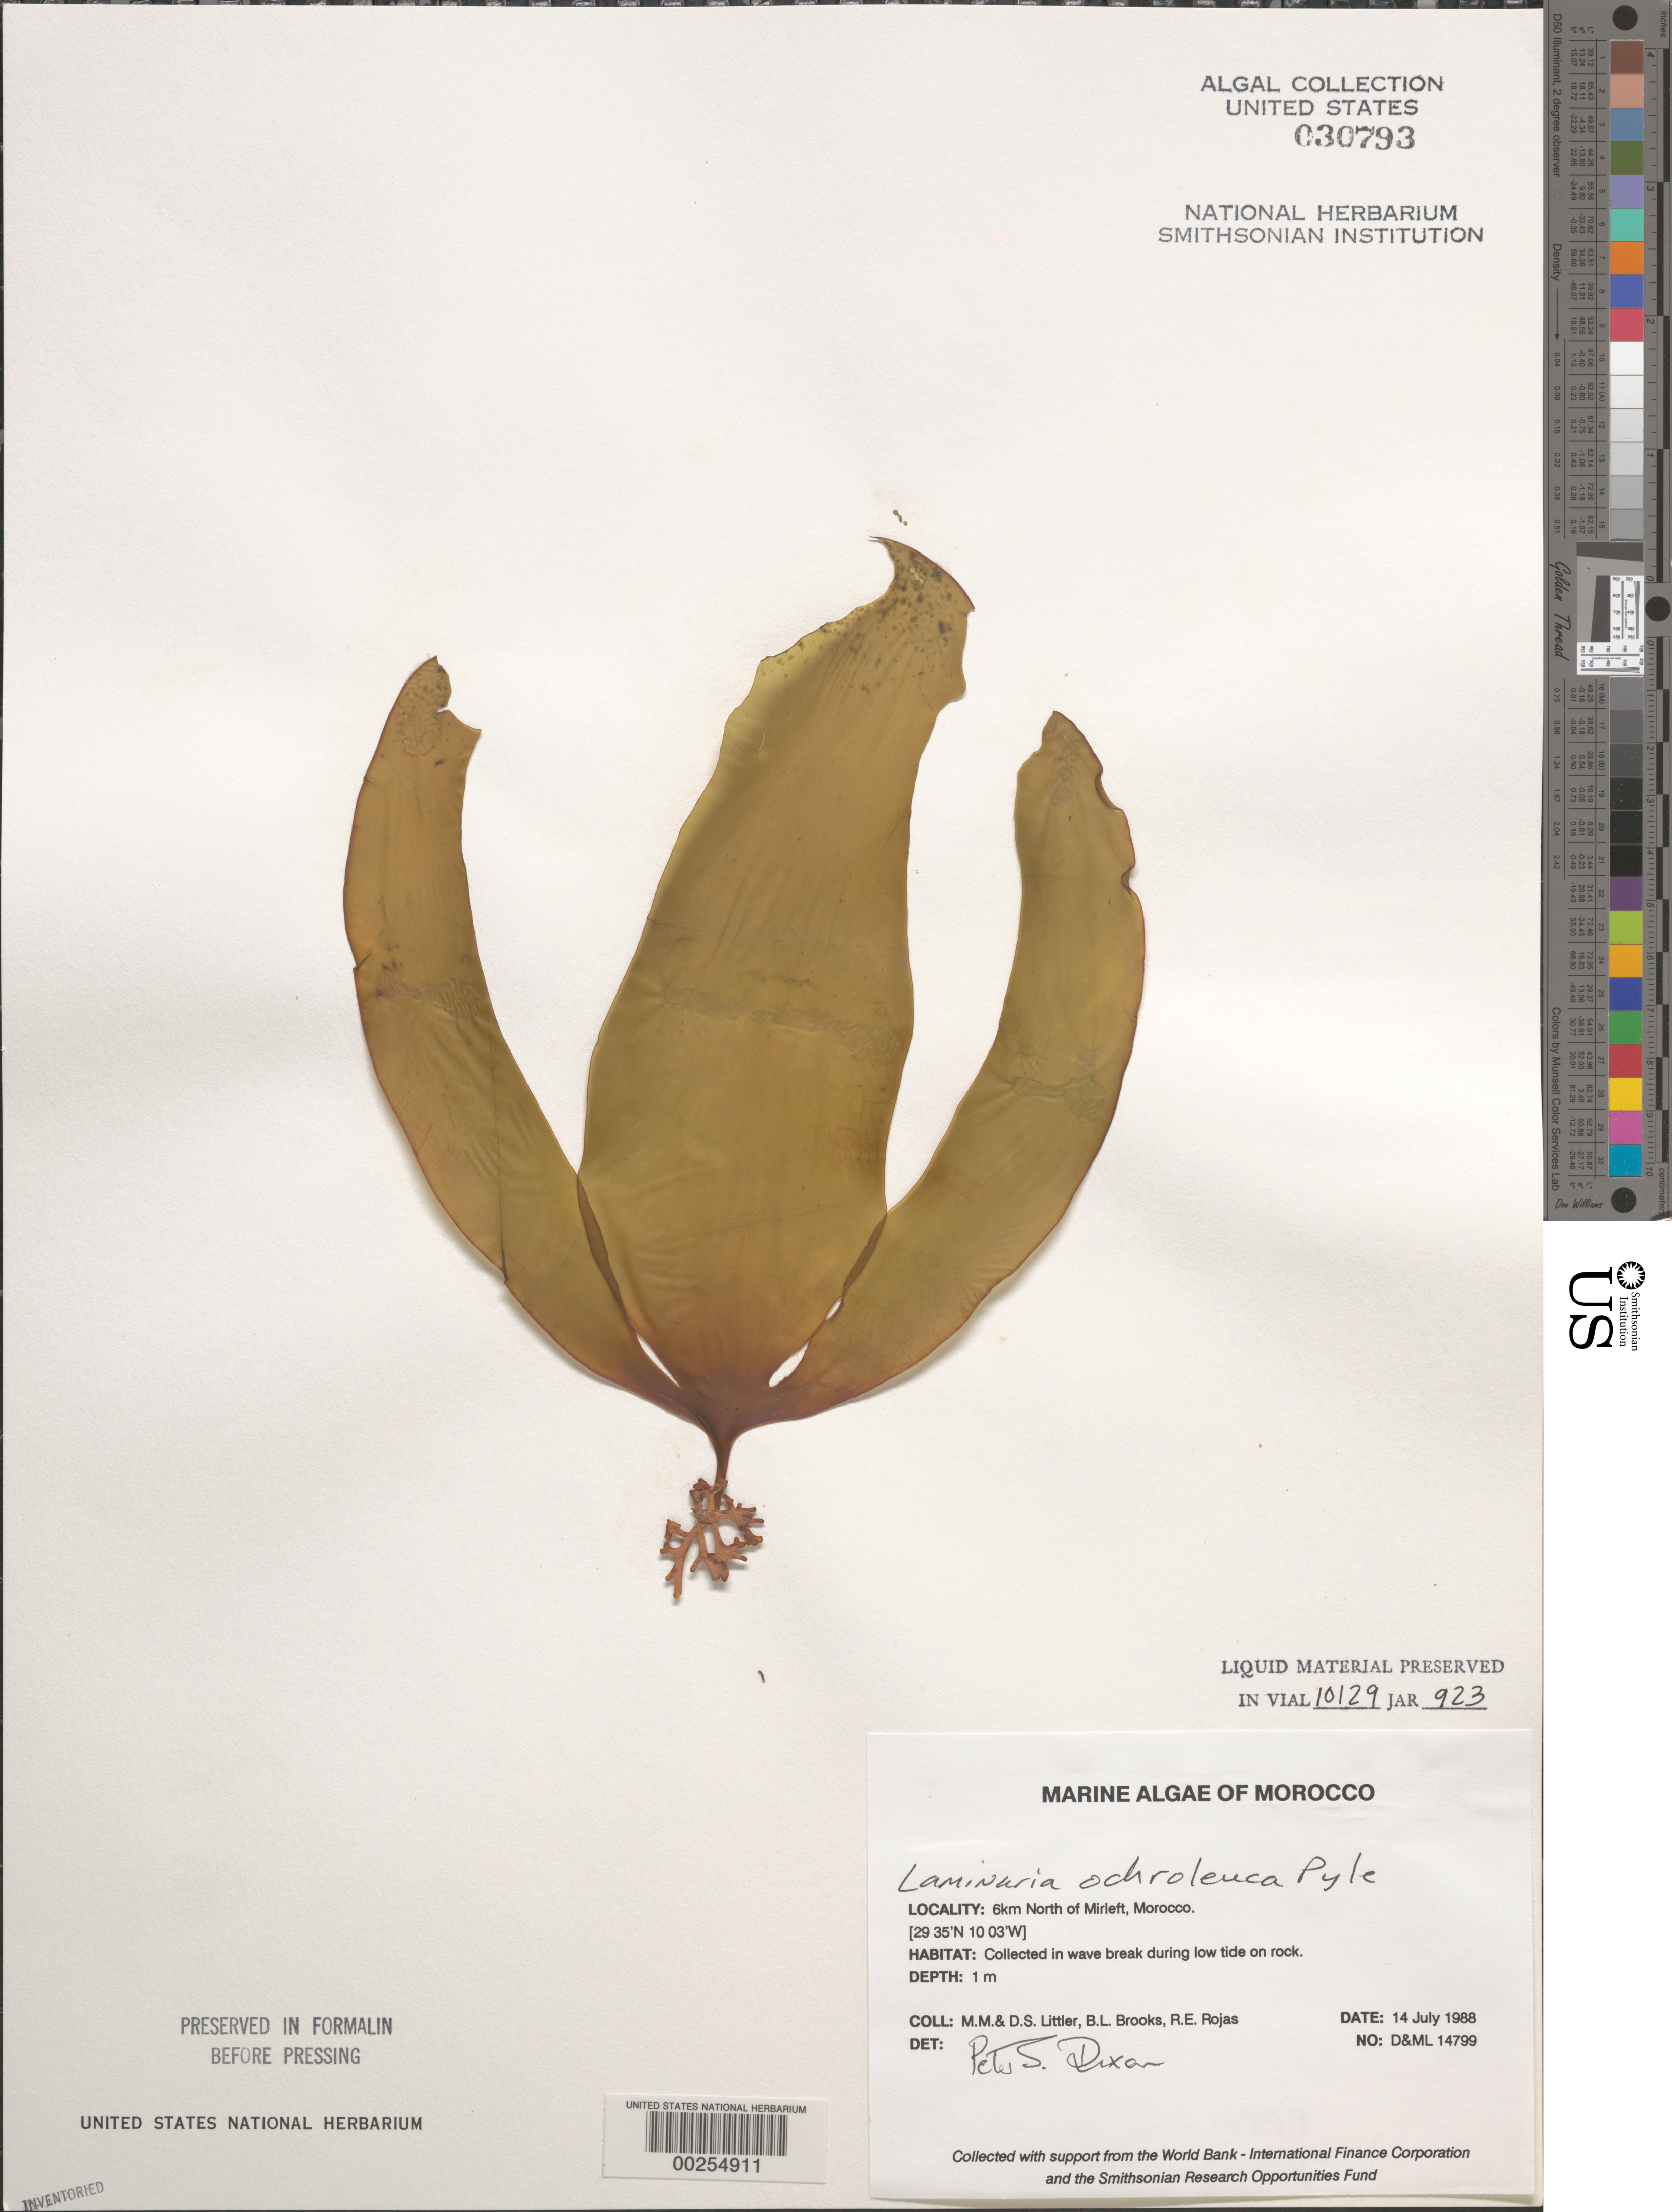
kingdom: Chromista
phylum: Ochrophyta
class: Phaeophyceae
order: Laminariales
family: Laminariaceae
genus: Laminaria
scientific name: Laminaria ochroleuca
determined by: Dixon, P. S.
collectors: M. M. Littler, D. S. Littler, B. Brooks & R. Rojas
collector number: D&ML 14799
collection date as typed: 14 Jul 1988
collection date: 1988-07-14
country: Morocco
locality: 6 km north of Mirleft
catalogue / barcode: US 30793